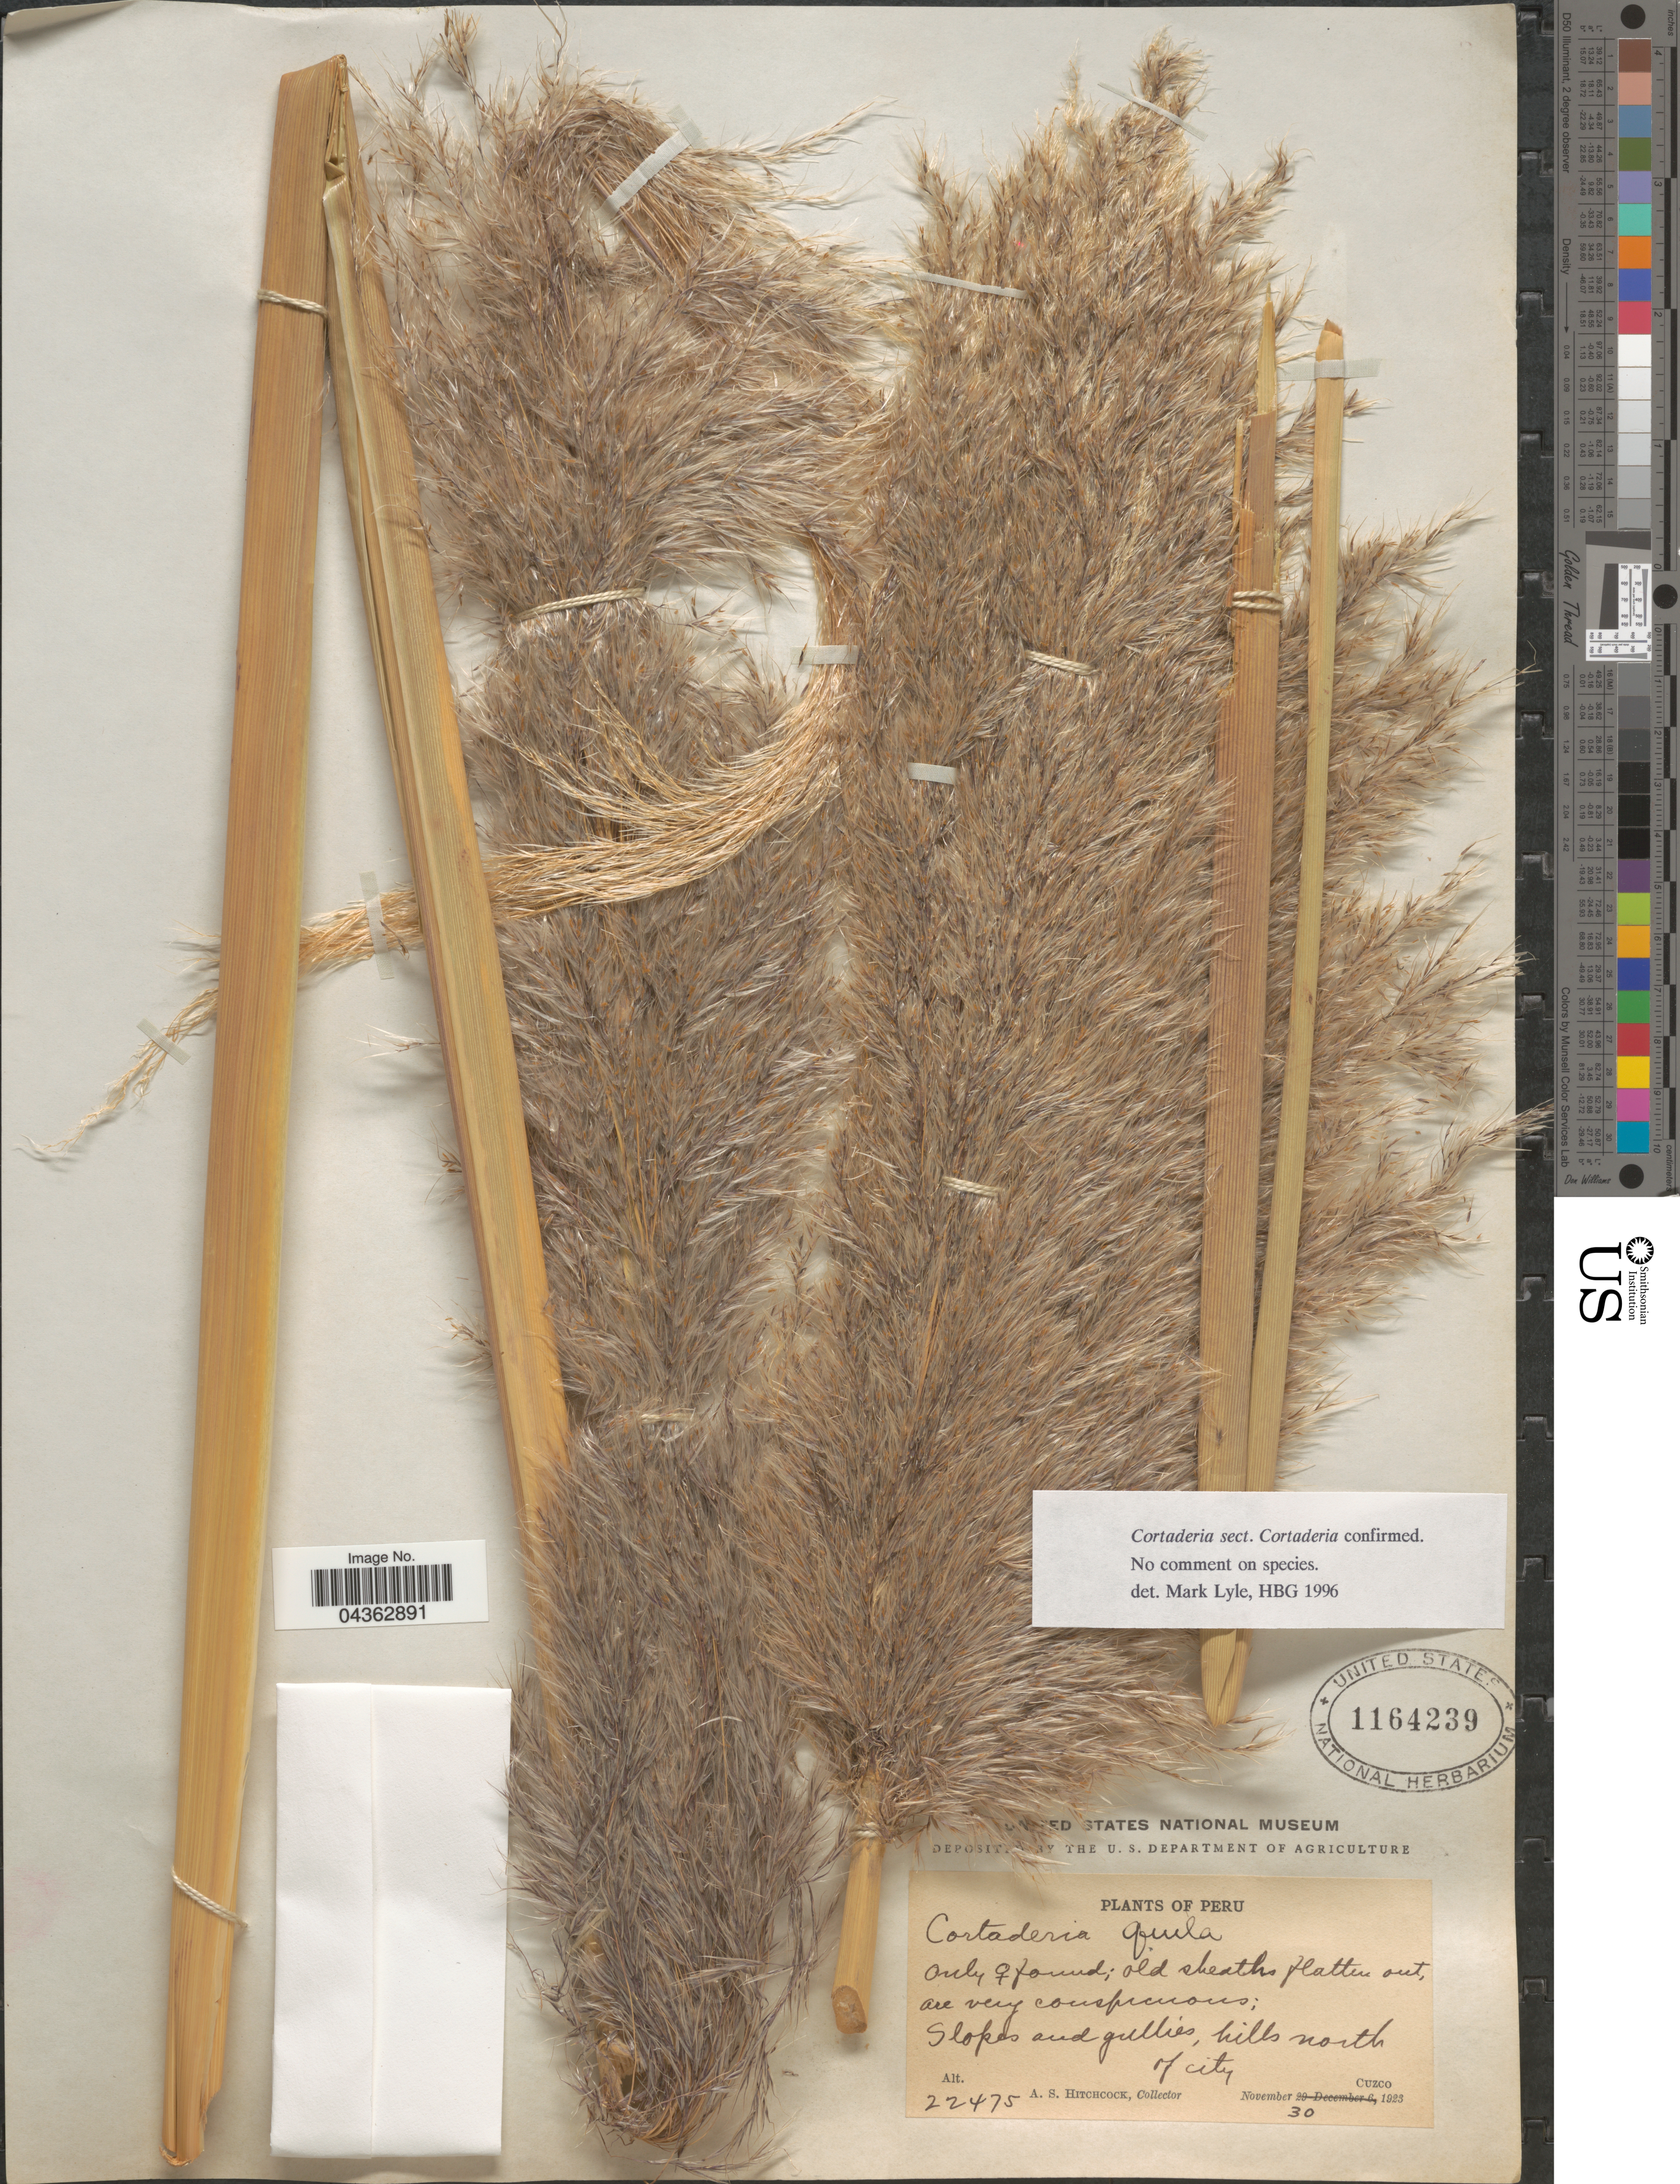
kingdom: Plantae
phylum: Tracheophyta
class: Liliopsida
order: Poales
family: Poaceae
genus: Cortaderia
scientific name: Cortaderia speciosa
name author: (Nees) Stapf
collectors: A. S. Hitchcock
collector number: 22475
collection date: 1923-11-30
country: Peru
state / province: Cusco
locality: Slopes and gullies, hills north of city. Cuzco.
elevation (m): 4000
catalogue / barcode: US 1164239